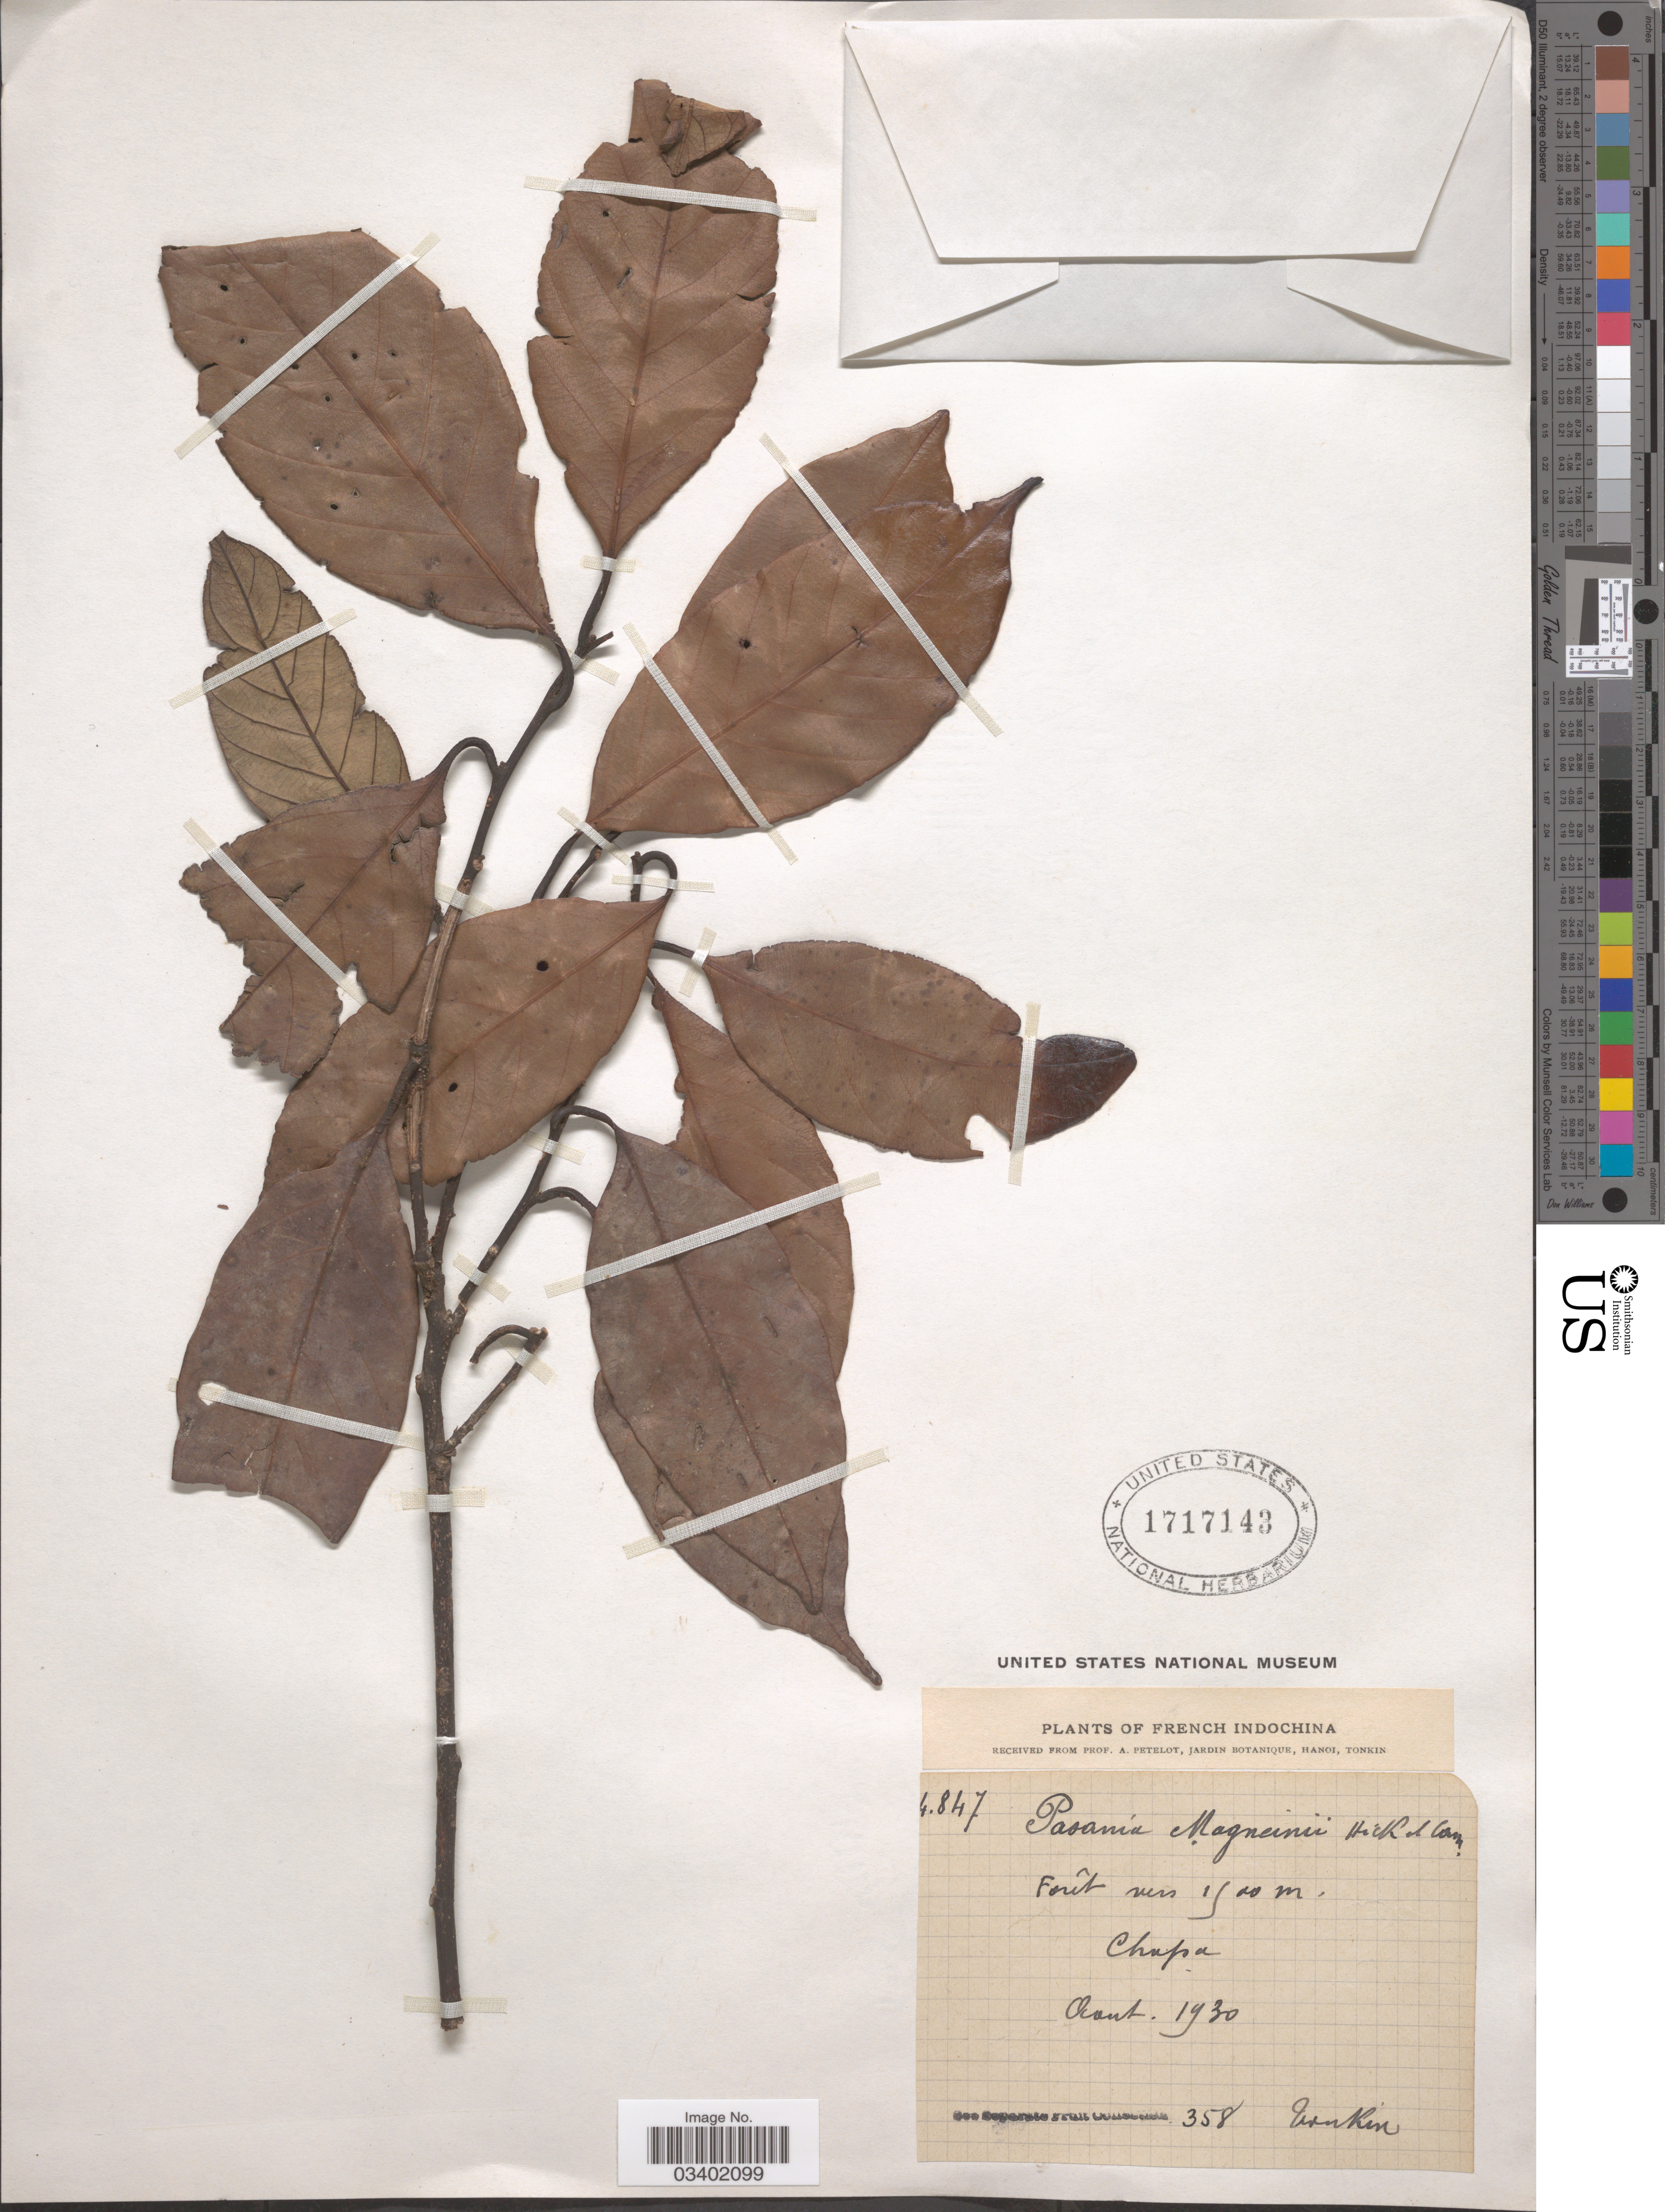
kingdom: Plantae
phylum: Tracheophyta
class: Magnoliopsida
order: Fagales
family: Fagaceae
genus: Lithocarpus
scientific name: Lithocarpus magneinii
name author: (Hickel & A. Camus) A. Camus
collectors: P. A. Pételot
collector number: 4847/358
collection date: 1930-08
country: Vietnam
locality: French Indochina. Chapa.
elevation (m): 1500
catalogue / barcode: US 1717143